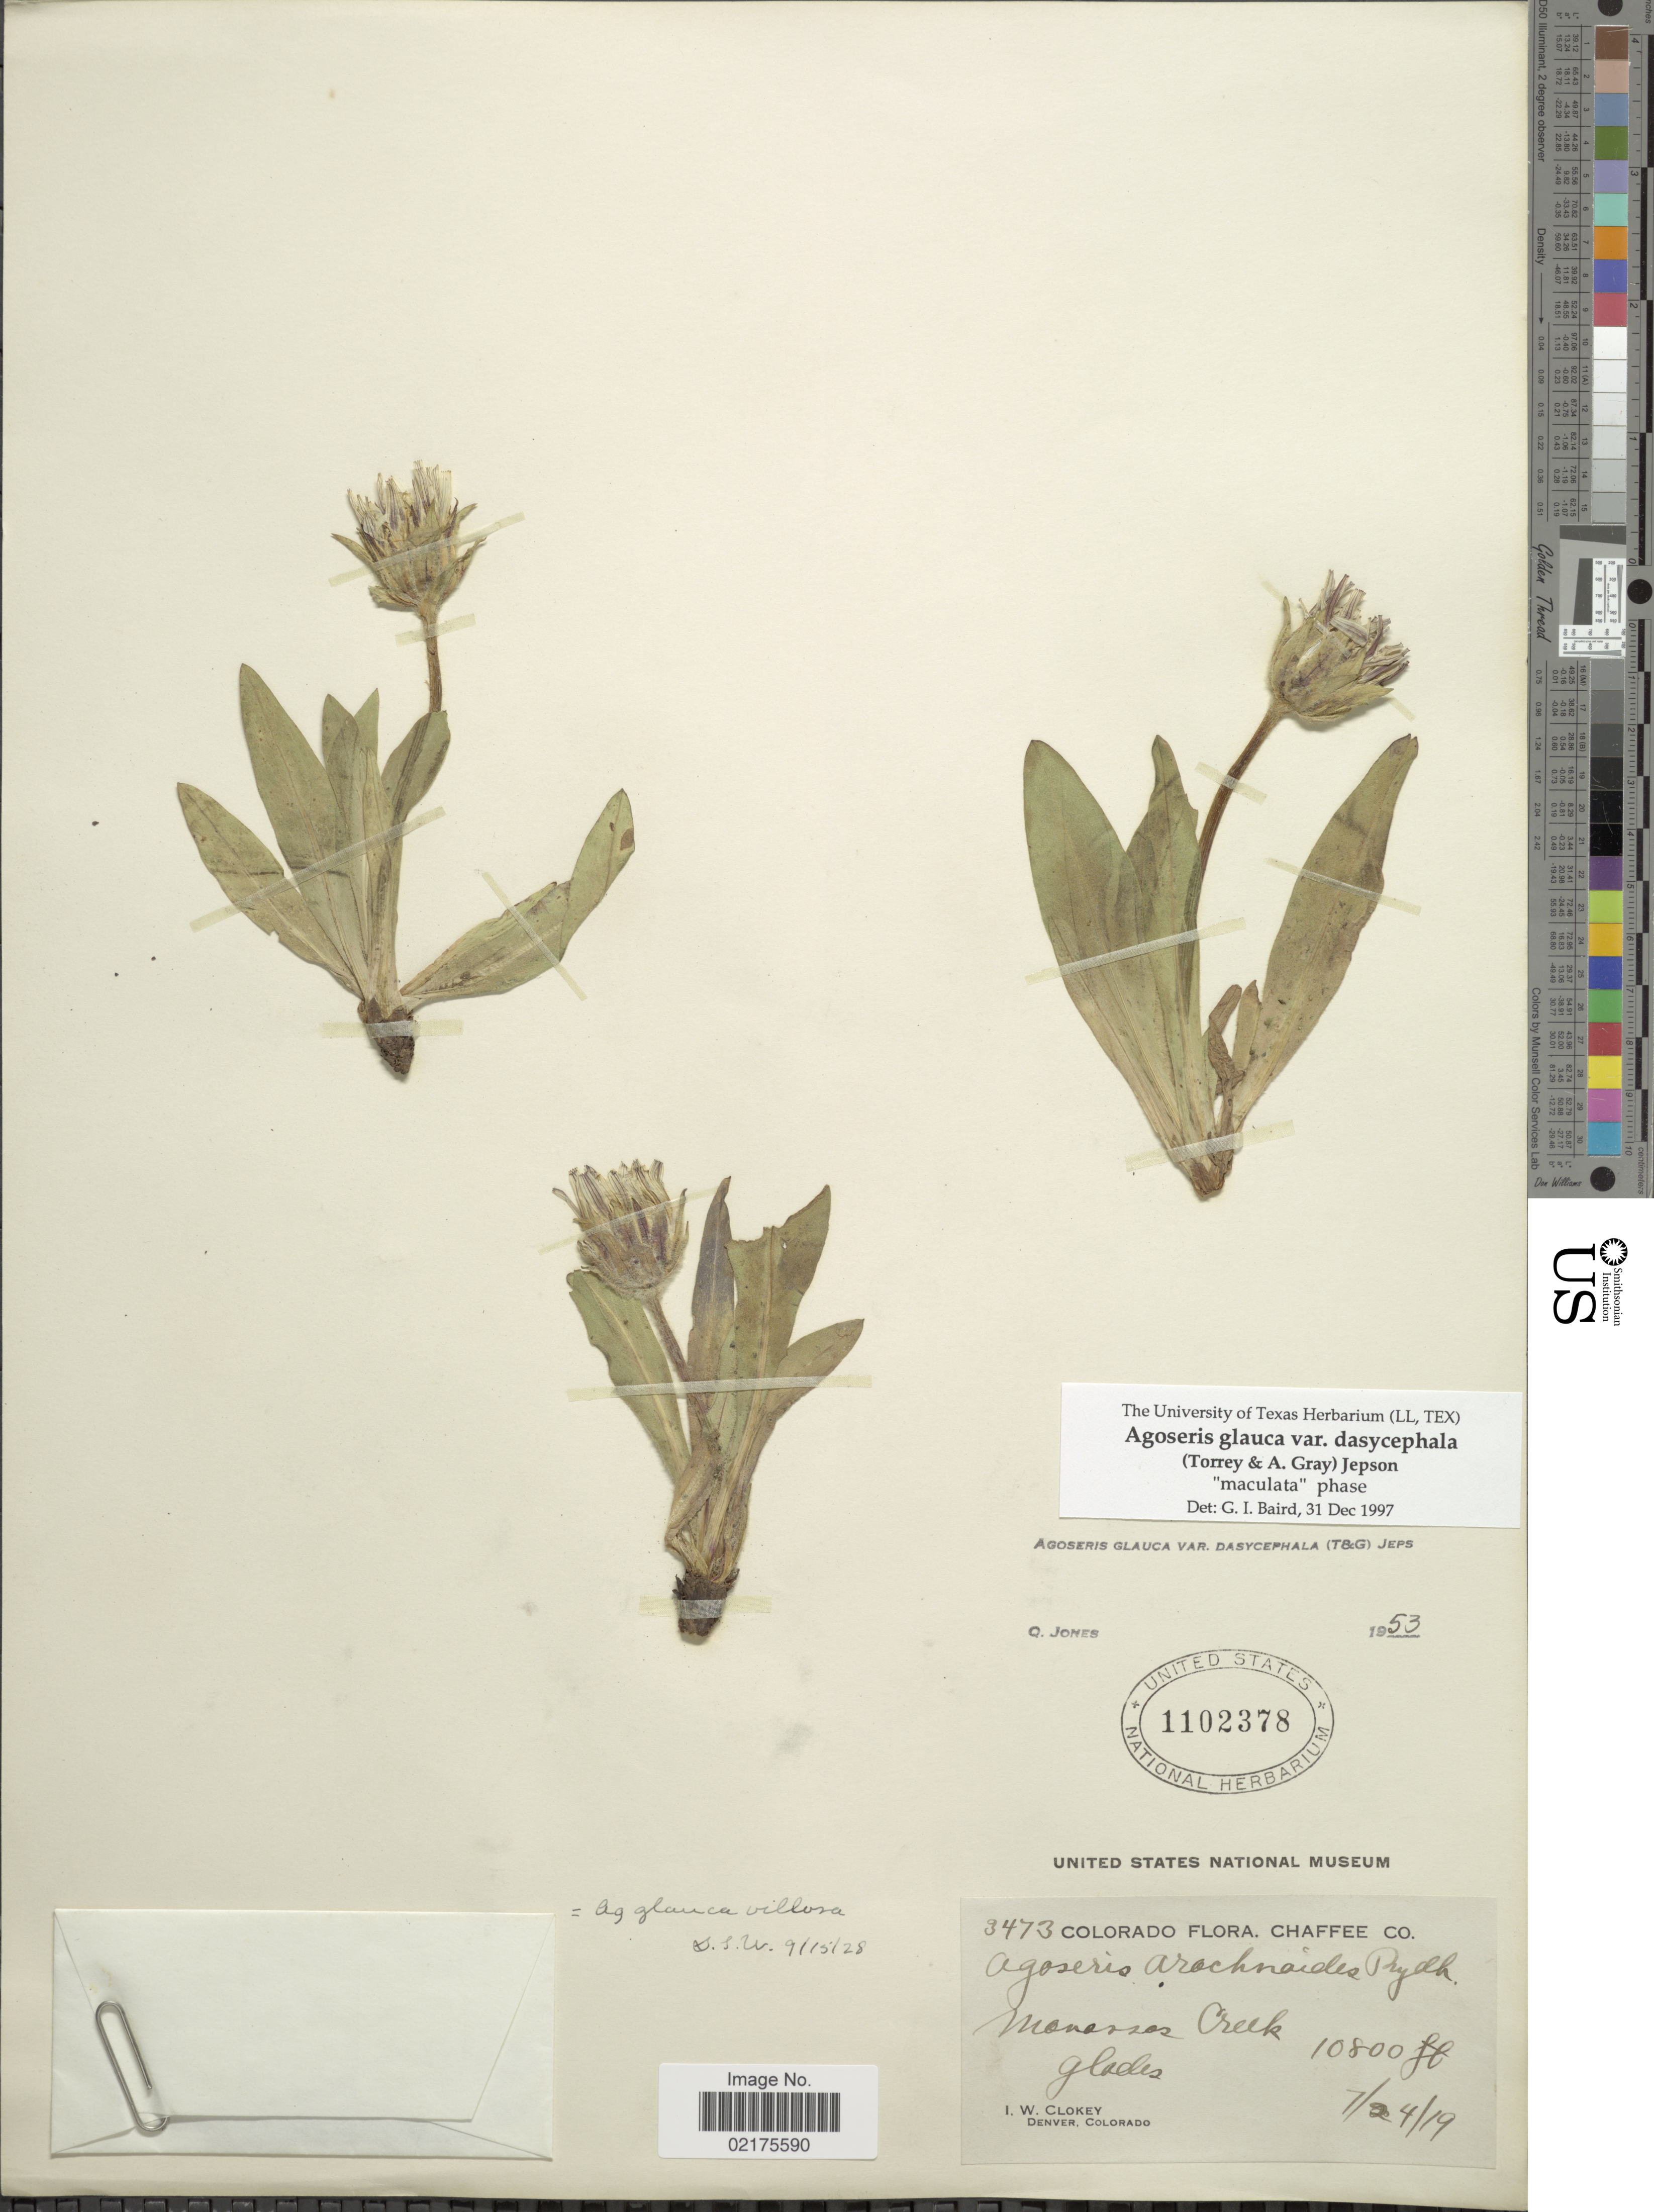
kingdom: Plantae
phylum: Tracheophyta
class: Magnoliopsida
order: Asterales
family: Asteraceae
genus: Agoseris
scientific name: Agoseris glauca var. dasycephala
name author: (Torr. & A. Gray) Jeps.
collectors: I. W. Clokey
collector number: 3473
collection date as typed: Transcribed d/m/y: 24/7/19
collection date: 1919-07-24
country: United States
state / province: Colorado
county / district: Chaffee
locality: Chaffee Co., Monomas Creek glades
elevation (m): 3292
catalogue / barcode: US 1102378